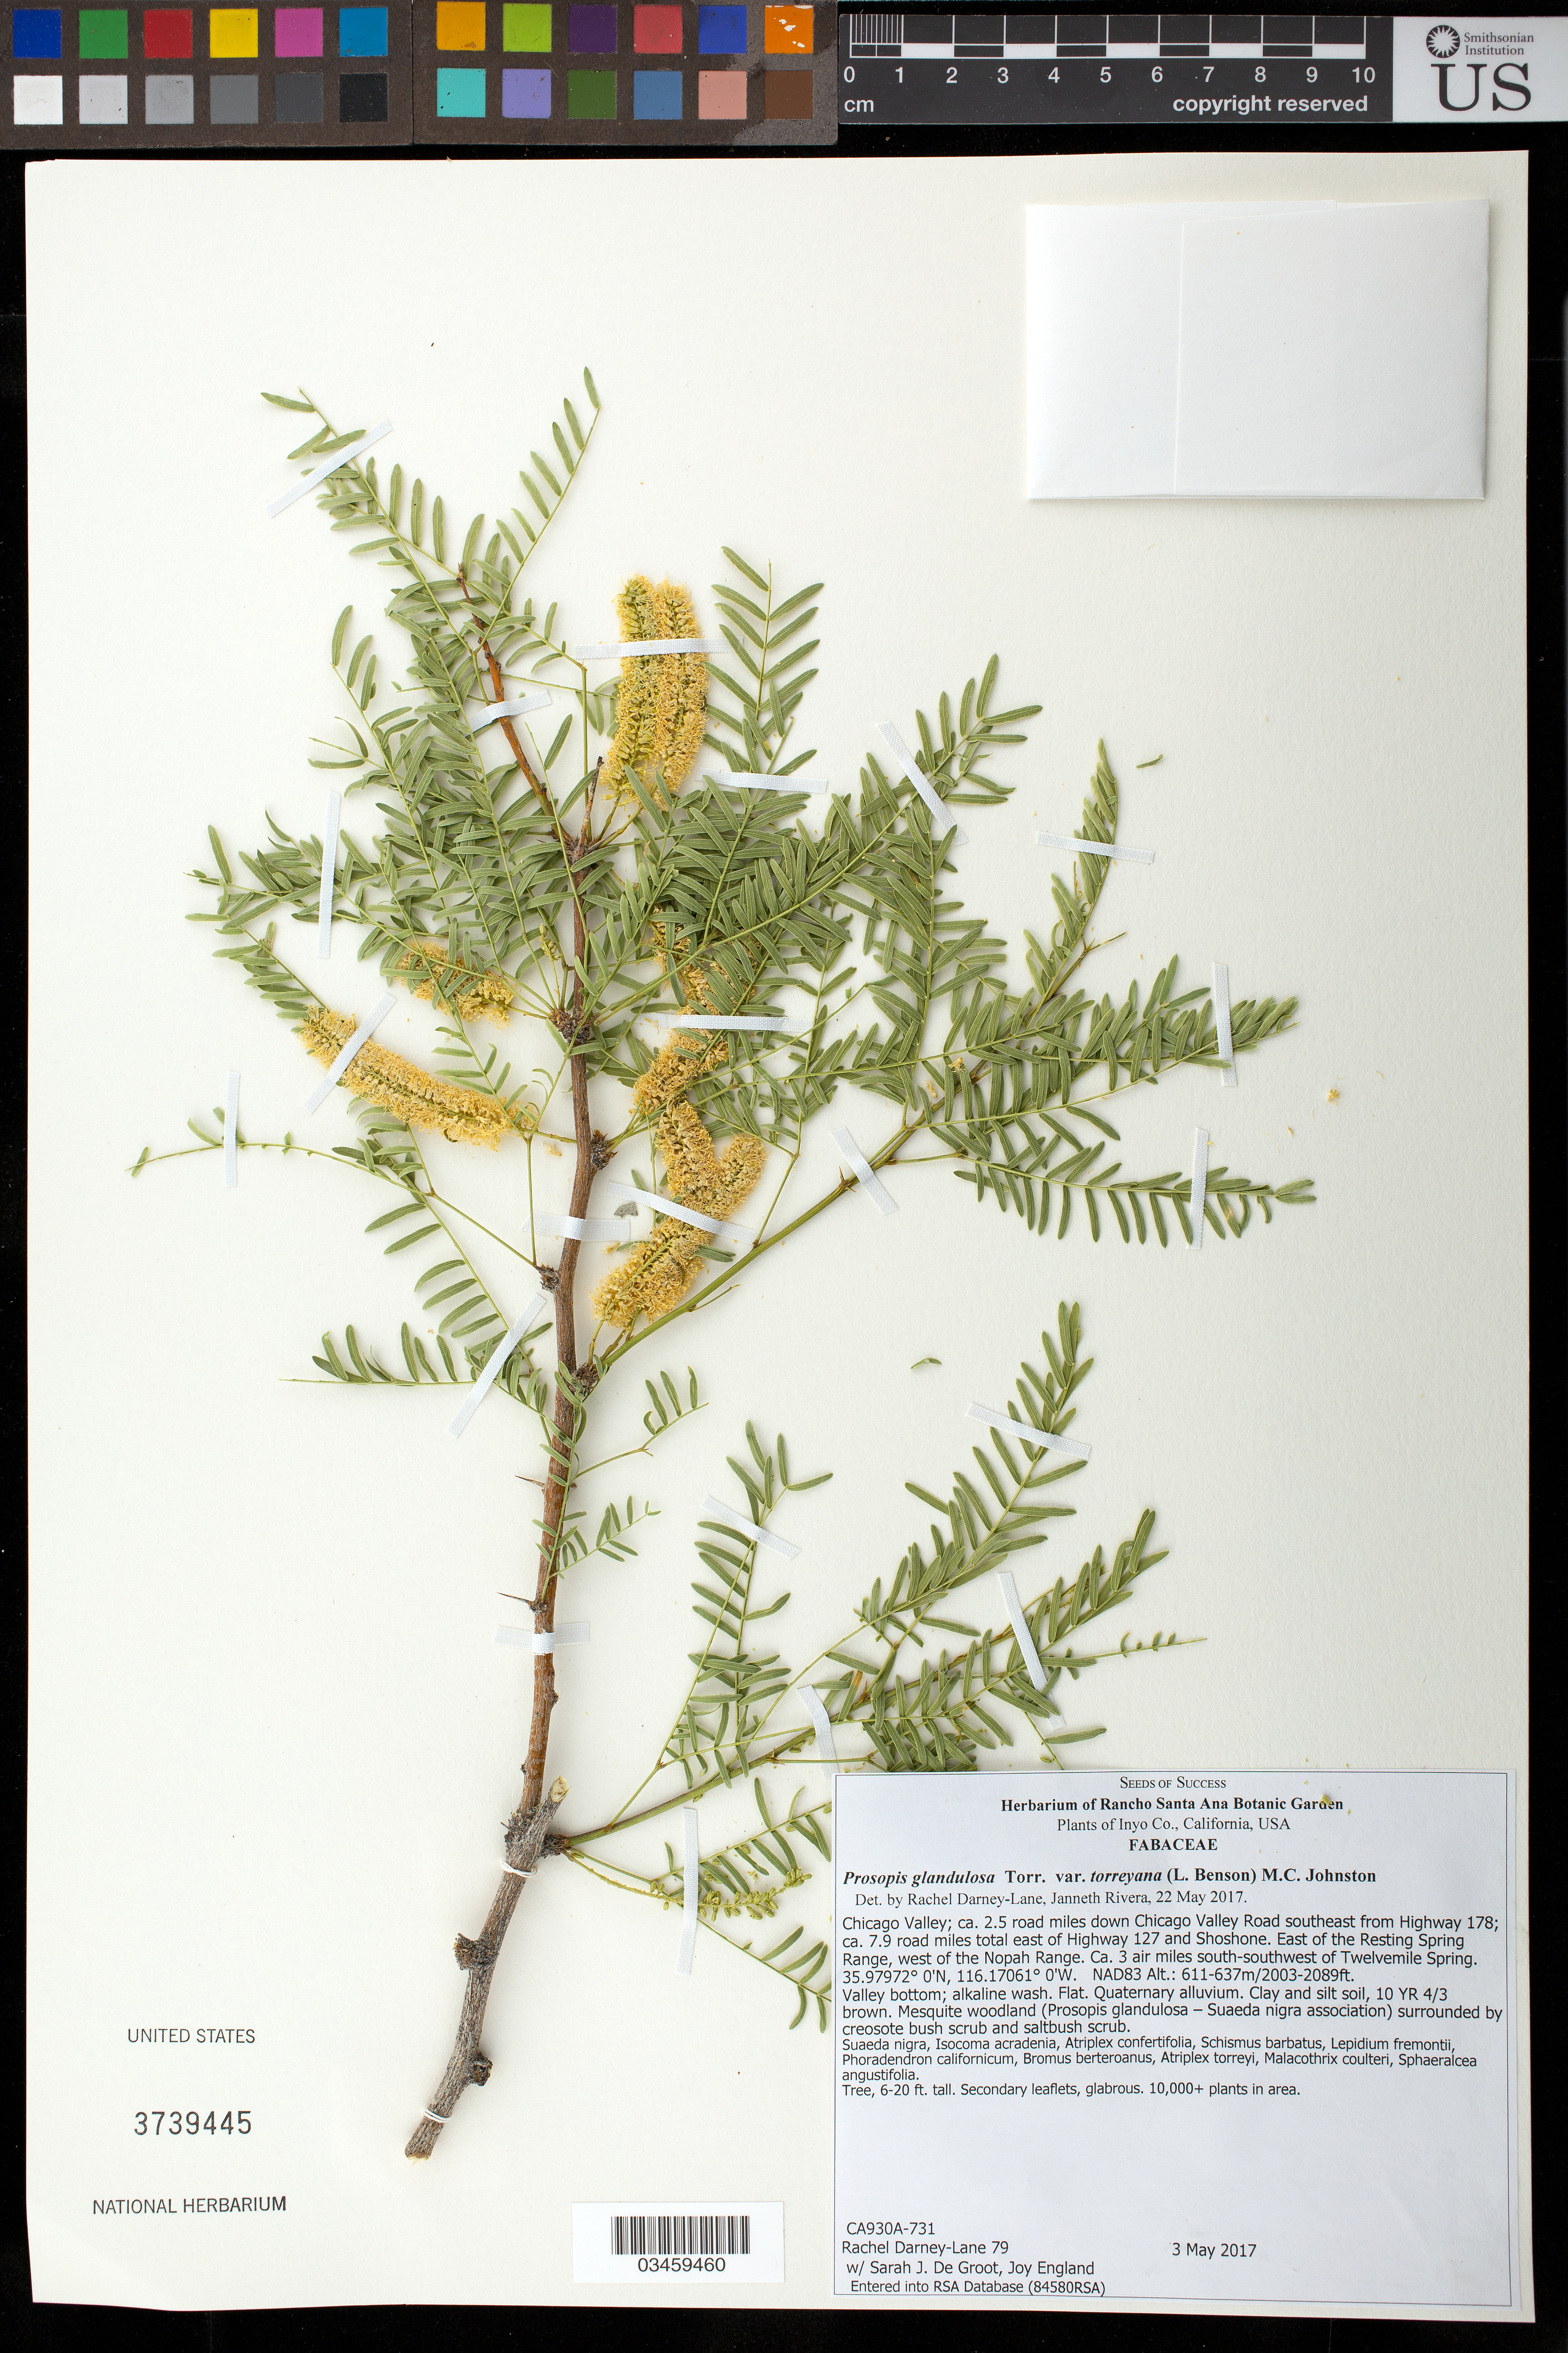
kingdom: Plantae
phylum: Tracheophyta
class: Magnoliopsida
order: Fabales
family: Fabaceae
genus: Prosopis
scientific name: Prosopis glandulosa var. torreyana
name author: (L.D. Benson) M.C. Johnst.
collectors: R. Darney-Lane, S. De Groot & J. England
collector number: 79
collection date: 2017-05-03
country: United States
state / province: California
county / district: Inyo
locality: Chicago Valley, 2.5 road mi down Chicago Valley Road SE from Hwy 178, ca. 7.9 road mi total E of Hwy 127 and Shoshone, E of the Resting Spring Range, W of the Nopah Range, 3 air mi SSW of Twelvemile Spring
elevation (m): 611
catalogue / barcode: US 3739445